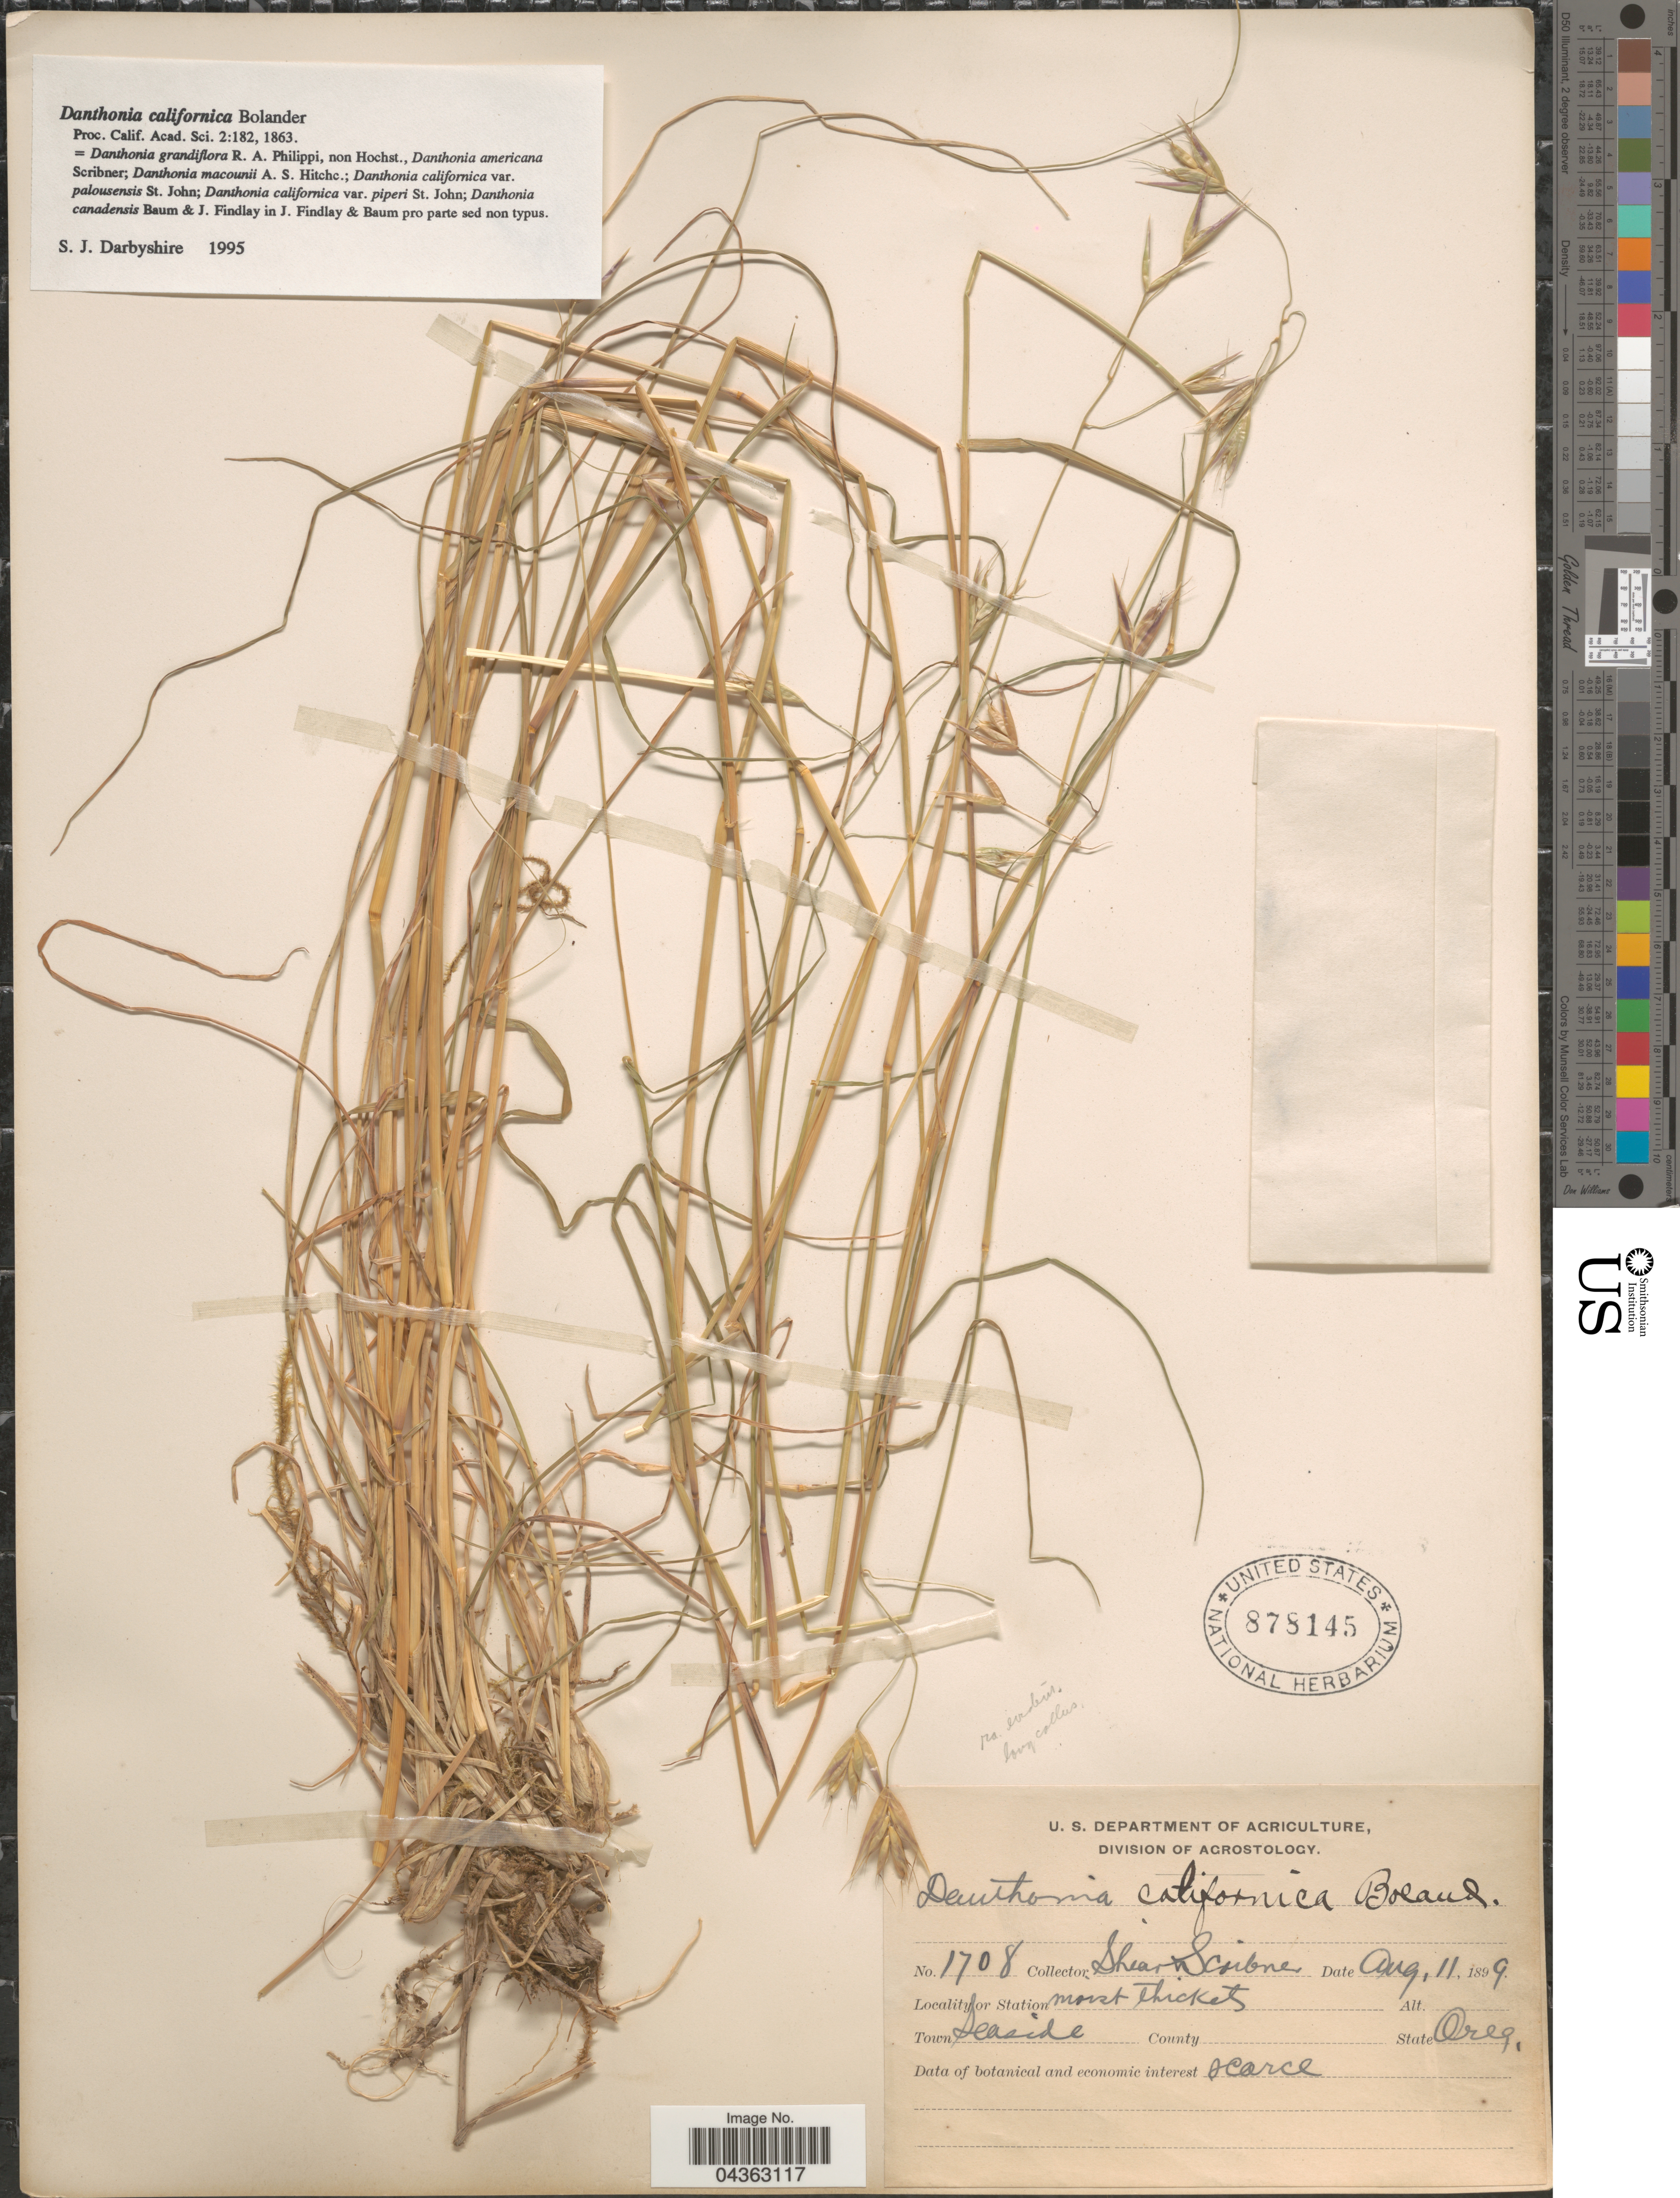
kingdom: Plantae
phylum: Tracheophyta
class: Liliopsida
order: Poales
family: Poaceae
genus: Danthonia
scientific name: Danthonia californica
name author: Bol.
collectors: -- Shear & Scribner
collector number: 1708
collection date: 1899-08-11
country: United States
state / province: Oregon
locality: Moist thickets. Town Seaside.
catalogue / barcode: US 878145